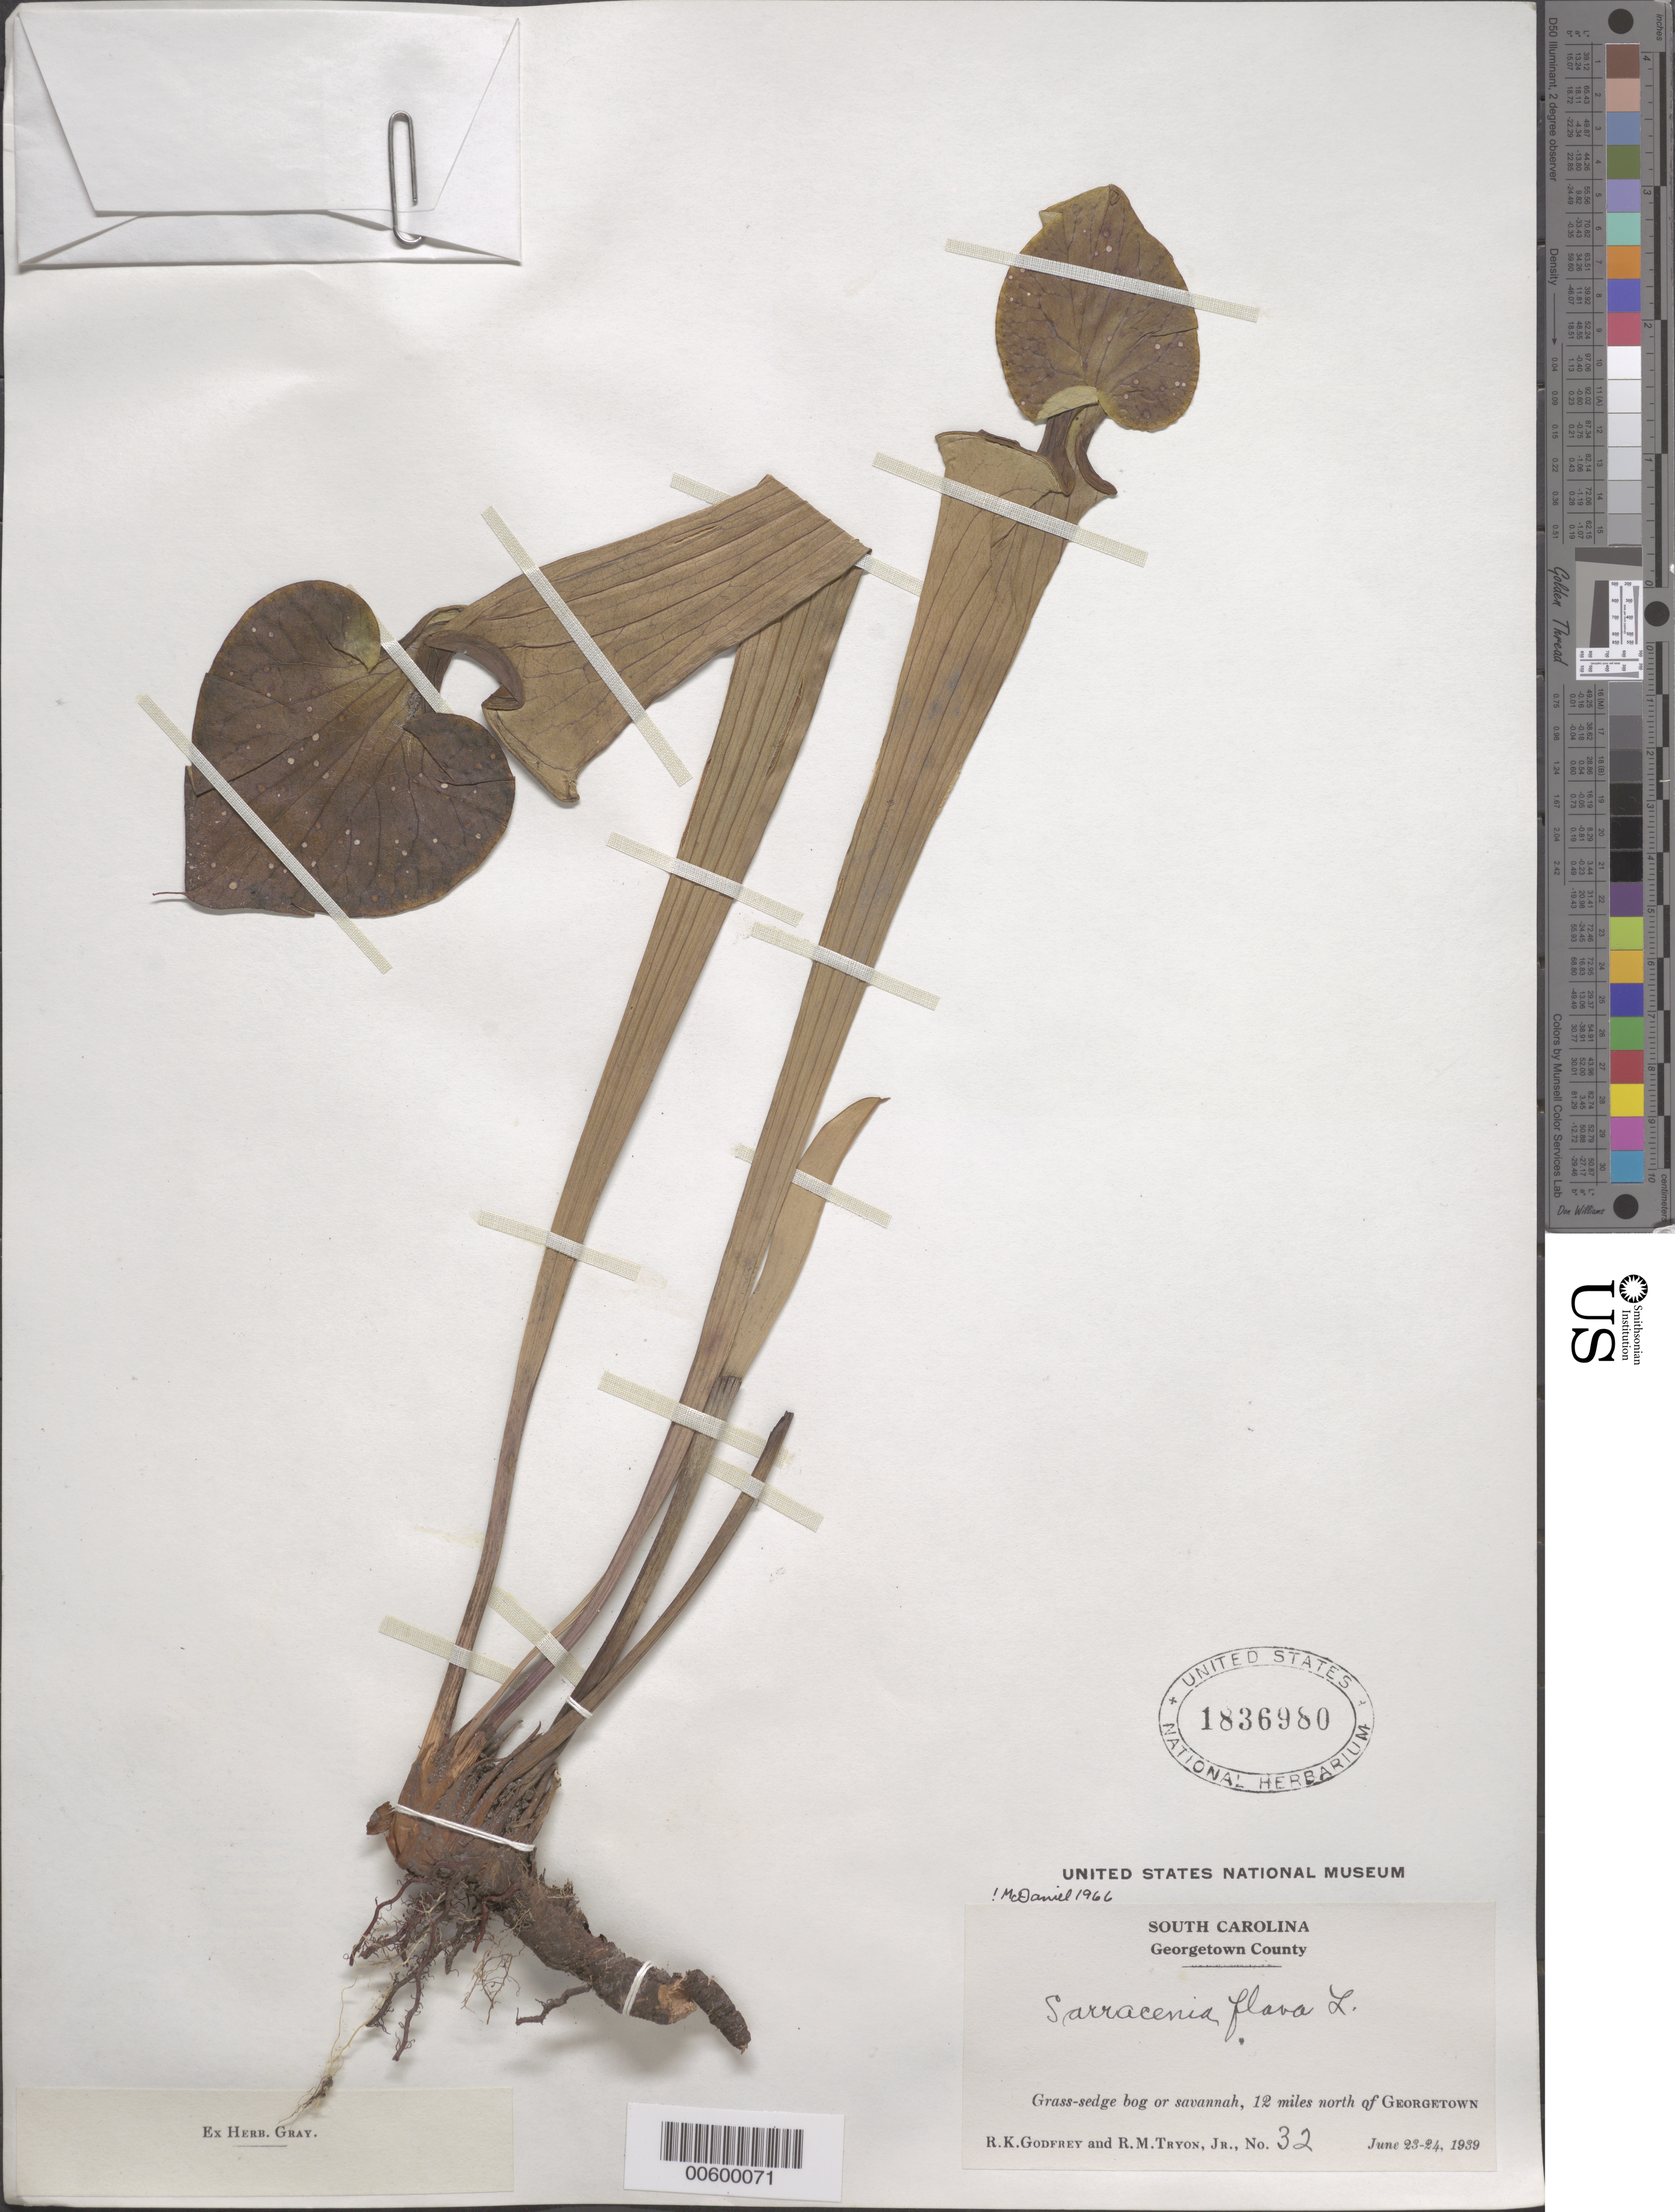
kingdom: Plantae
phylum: Tracheophyta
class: Magnoliopsida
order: Ericales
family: Sarraceniaceae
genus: Sarracenia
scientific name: Sarracenia flava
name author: L.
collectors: R. K. Godfrey & R. Tyron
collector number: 32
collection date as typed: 23 Jun 1939 to 24 Jun 1939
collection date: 1939-06-23/1939-06-24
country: United States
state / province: South Carolina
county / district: Georgetown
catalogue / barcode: US 1836980